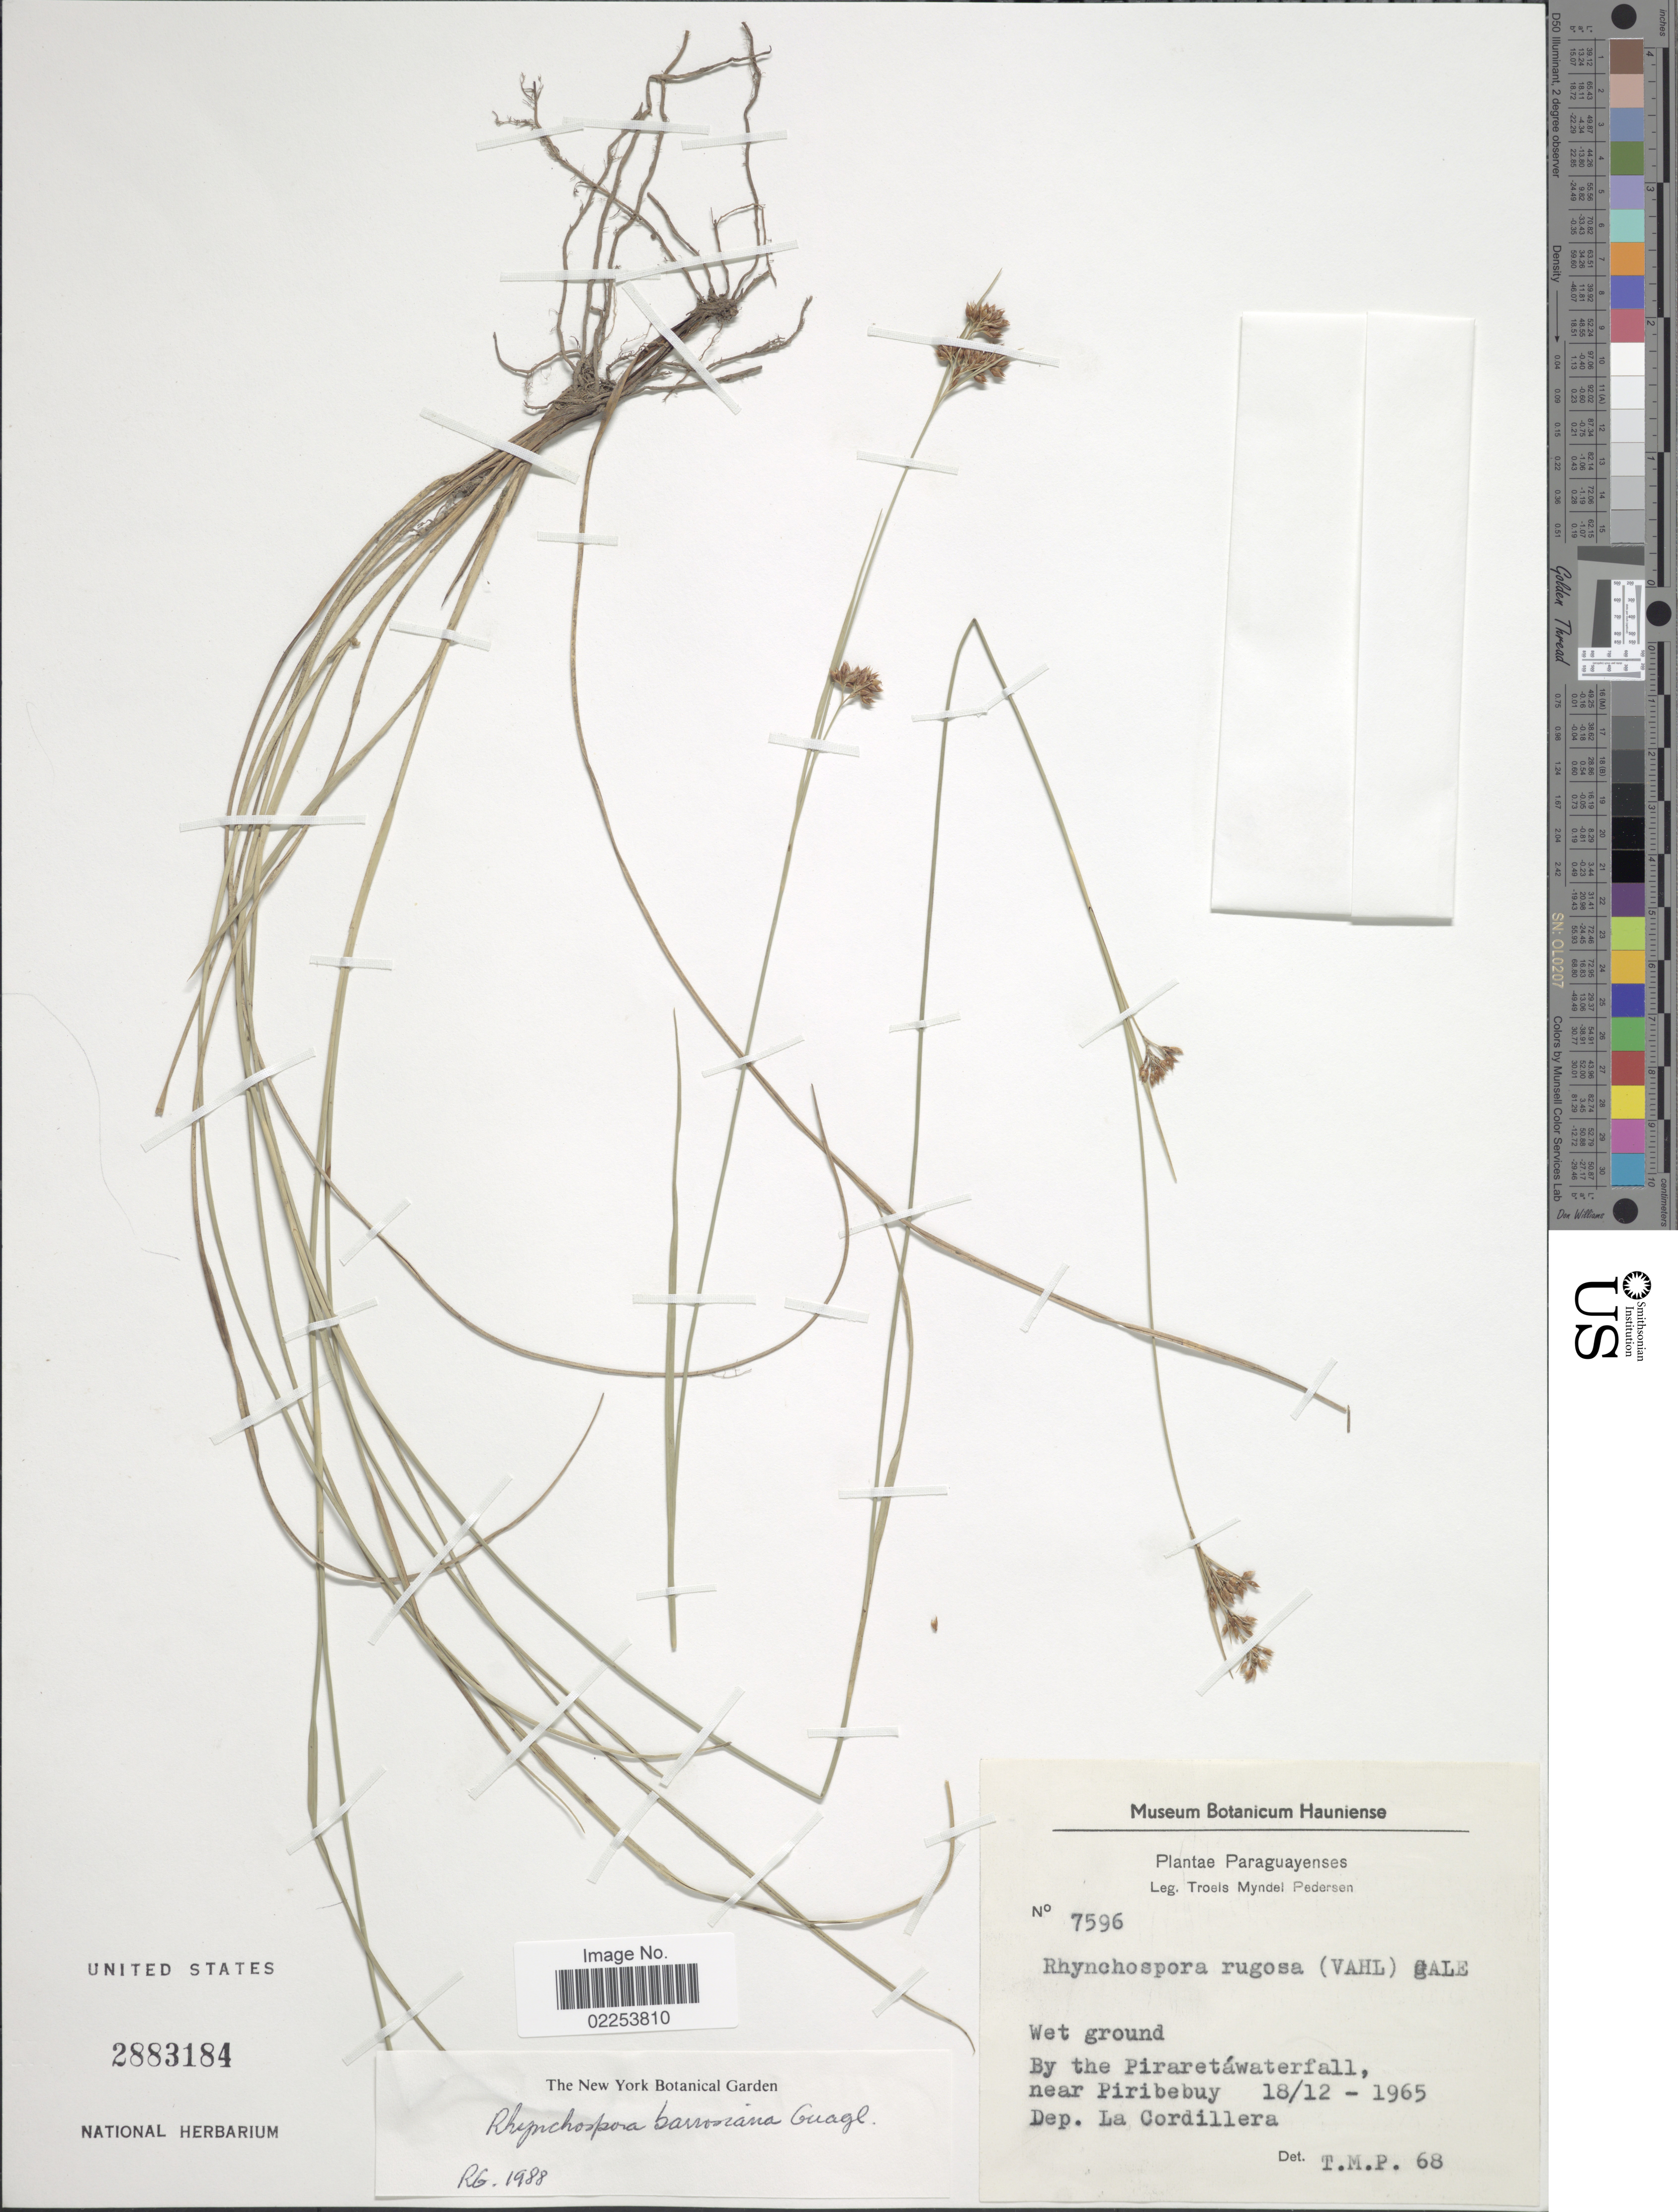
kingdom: Plantae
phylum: Tracheophyta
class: Liliopsida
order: Poales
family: Cyperaceae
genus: Rhynchospora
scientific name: Rhynchospora barrosiana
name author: Guagl.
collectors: T. Pederson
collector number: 7596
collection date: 1965-12-18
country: Paraguay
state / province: Cordillera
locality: By the Piraretawaterfall near Piribebuy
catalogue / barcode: US 2883184